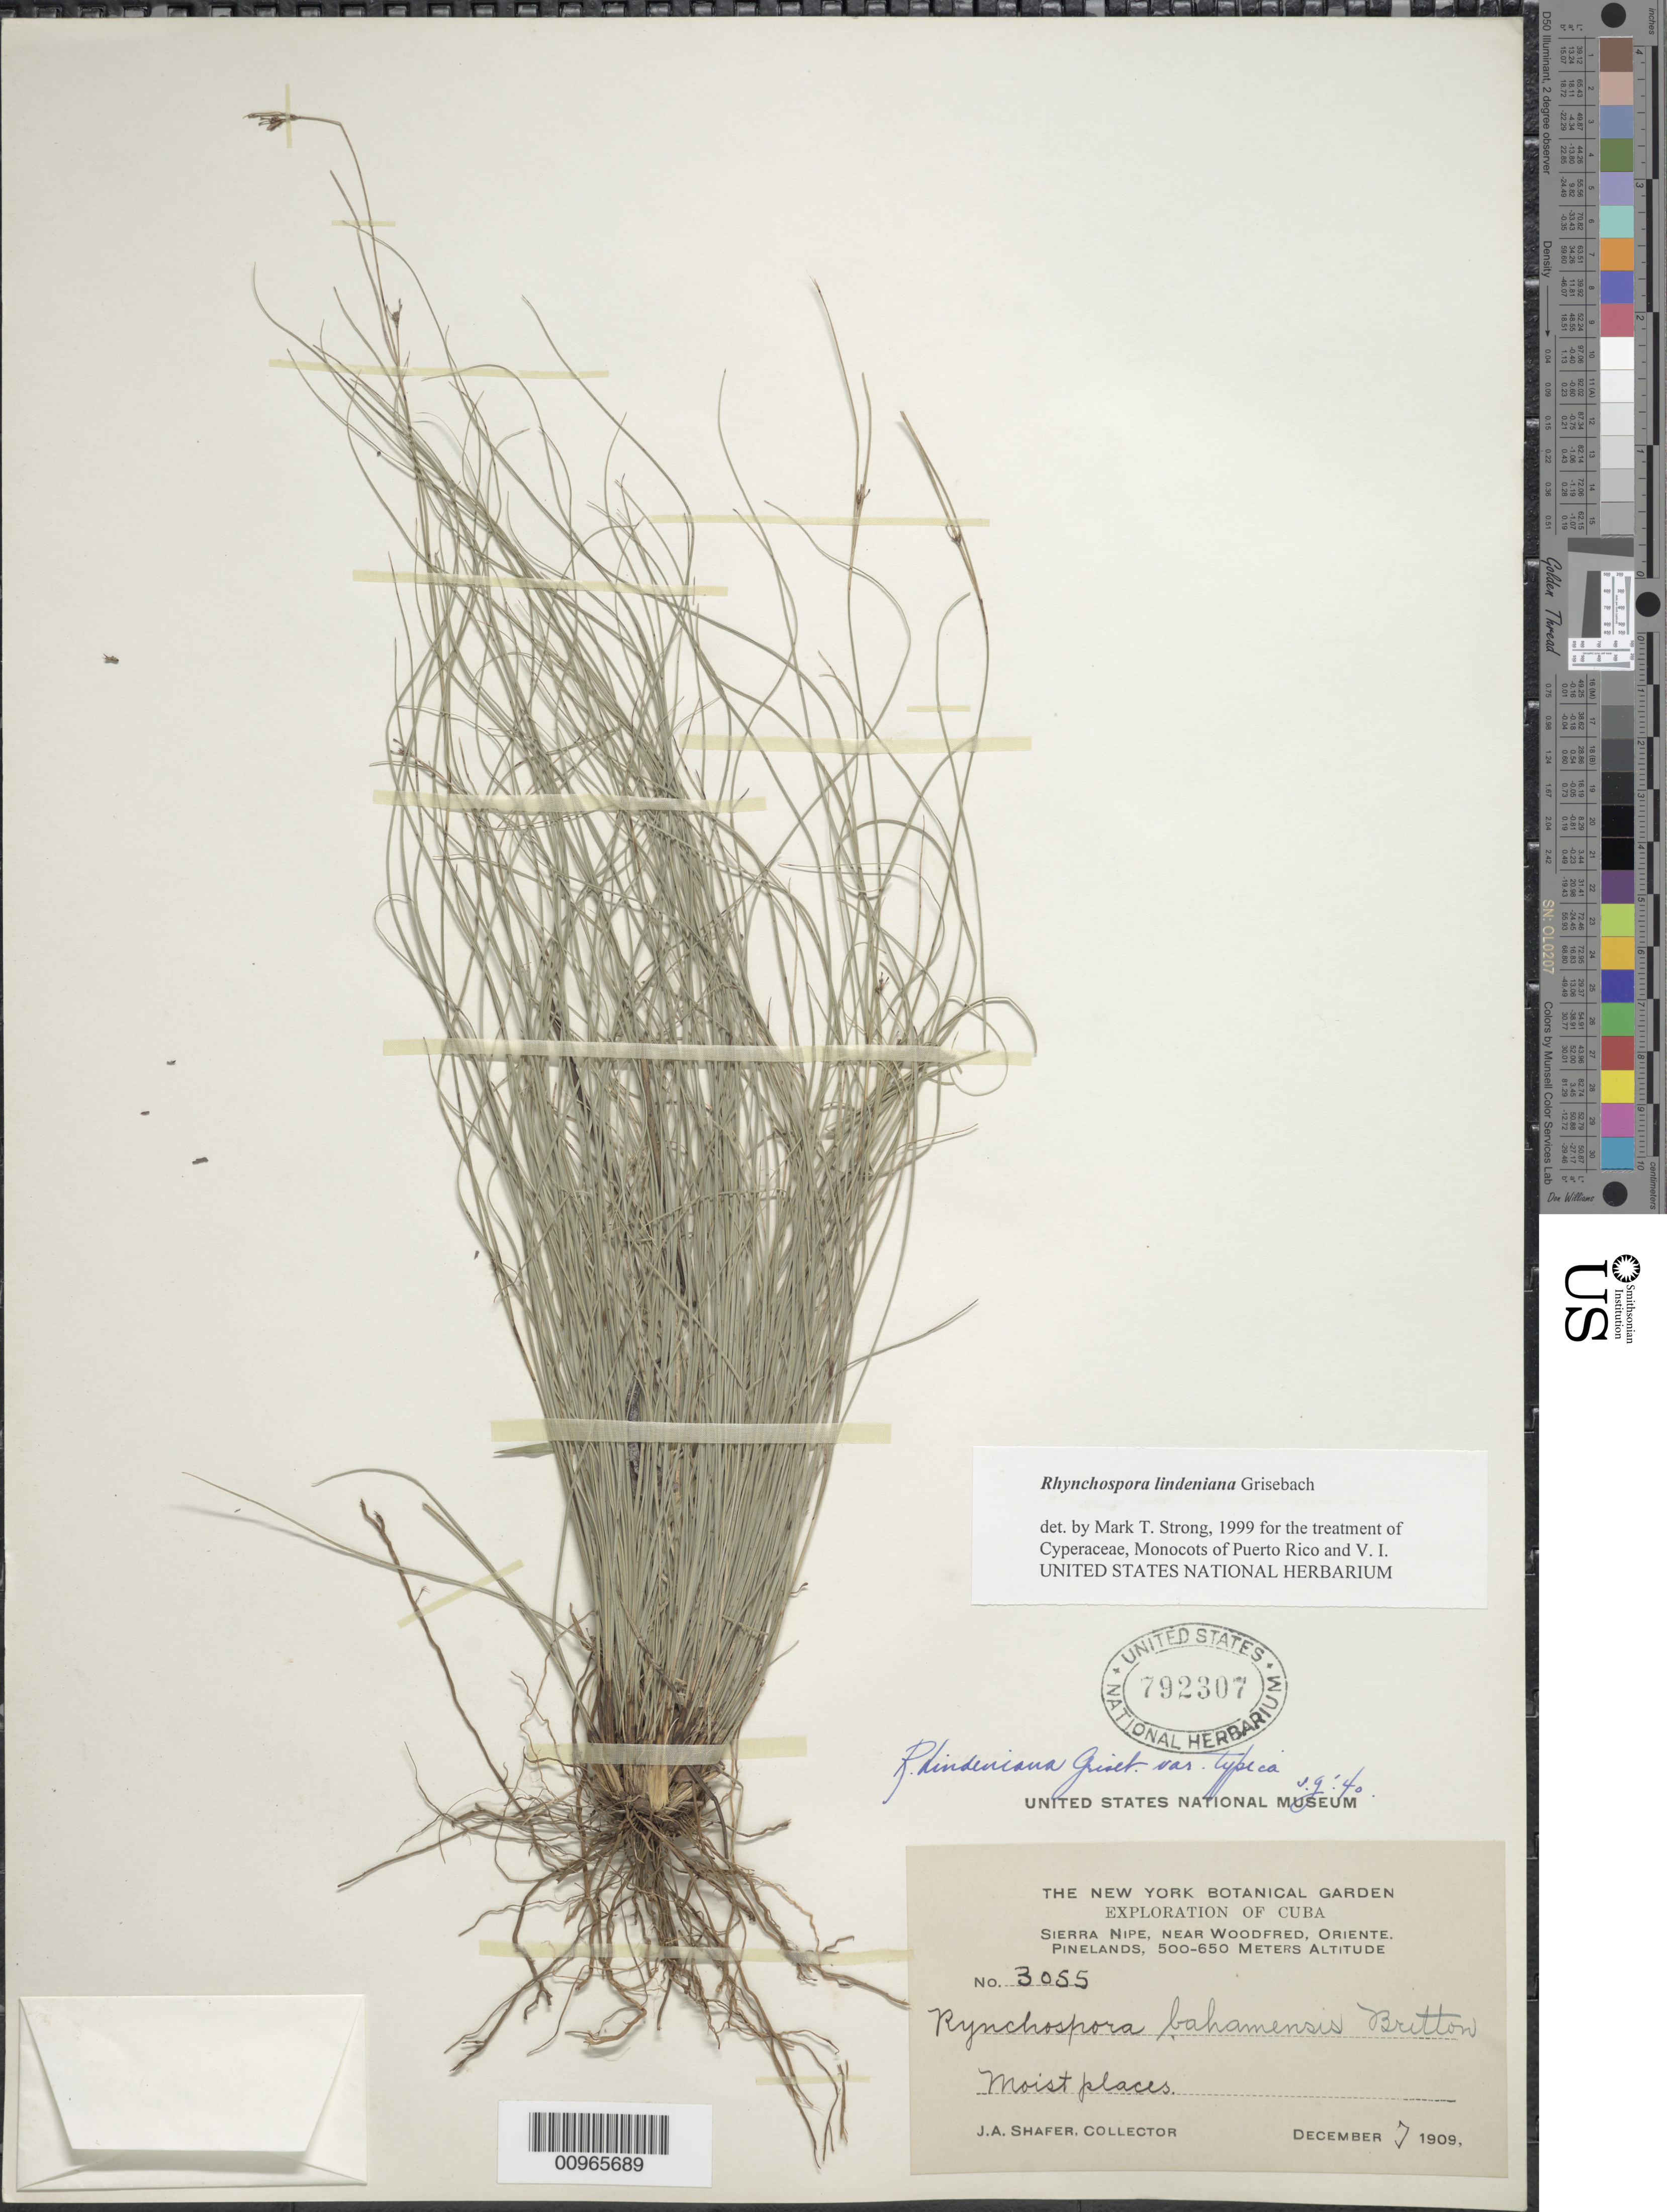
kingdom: Plantae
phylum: Tracheophyta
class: Liliopsida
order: Poales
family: Cyperaceae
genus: Rhynchospora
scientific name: Rhynchospora lindeniana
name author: Griseb.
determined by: Strong, M. T., (US), Smithsonian Institution - National Museum of Natural History (UNITED STATES)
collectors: J. A. Shafer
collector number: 3055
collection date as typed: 07 Dec 1909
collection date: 1909-12-07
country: Cuba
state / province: Holguín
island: Cuba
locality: Sierra Nipe, near Woodfred, pinelands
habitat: Moist places in pinelands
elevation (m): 500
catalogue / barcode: US 792307